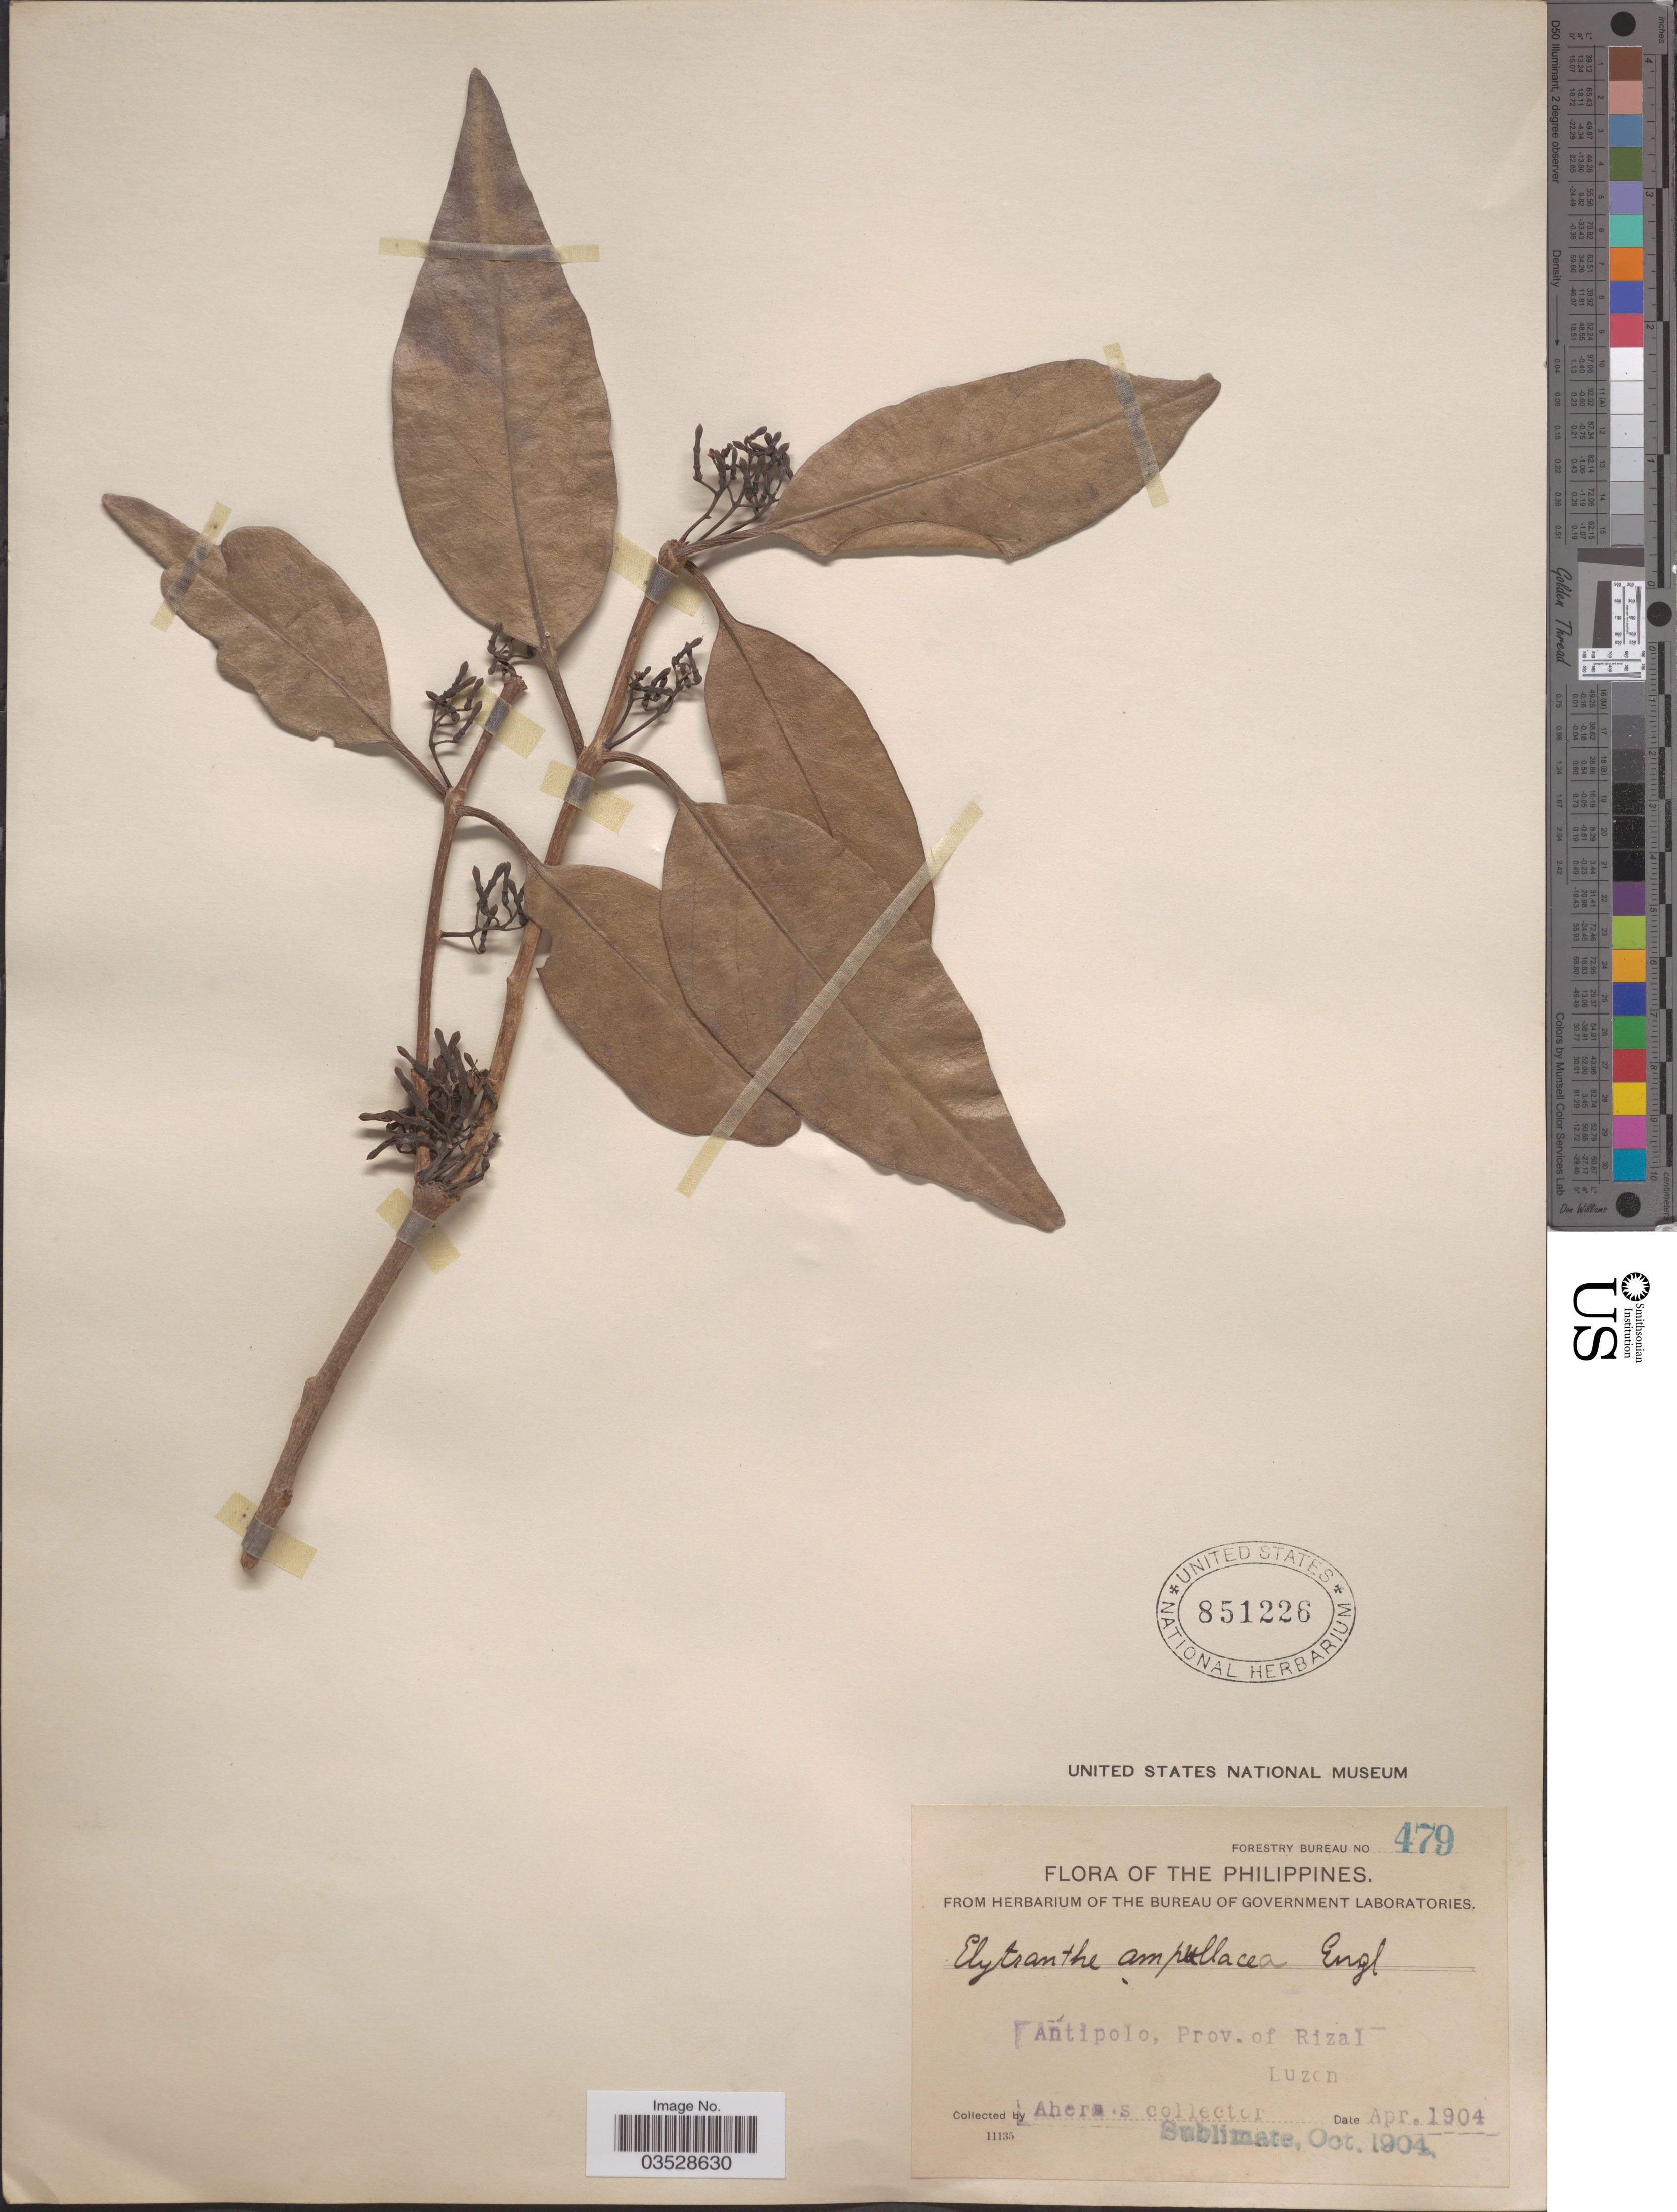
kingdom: Plantae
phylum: Tracheophyta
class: Magnoliopsida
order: Santalales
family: Loranthaceae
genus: Loranthus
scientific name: Loranthus sp.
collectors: Ahern's collector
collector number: Forestry Bureau 479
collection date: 1904-04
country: Philippines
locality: Antipolo, Prov. of Rizal. Luzon.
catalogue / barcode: US 851226